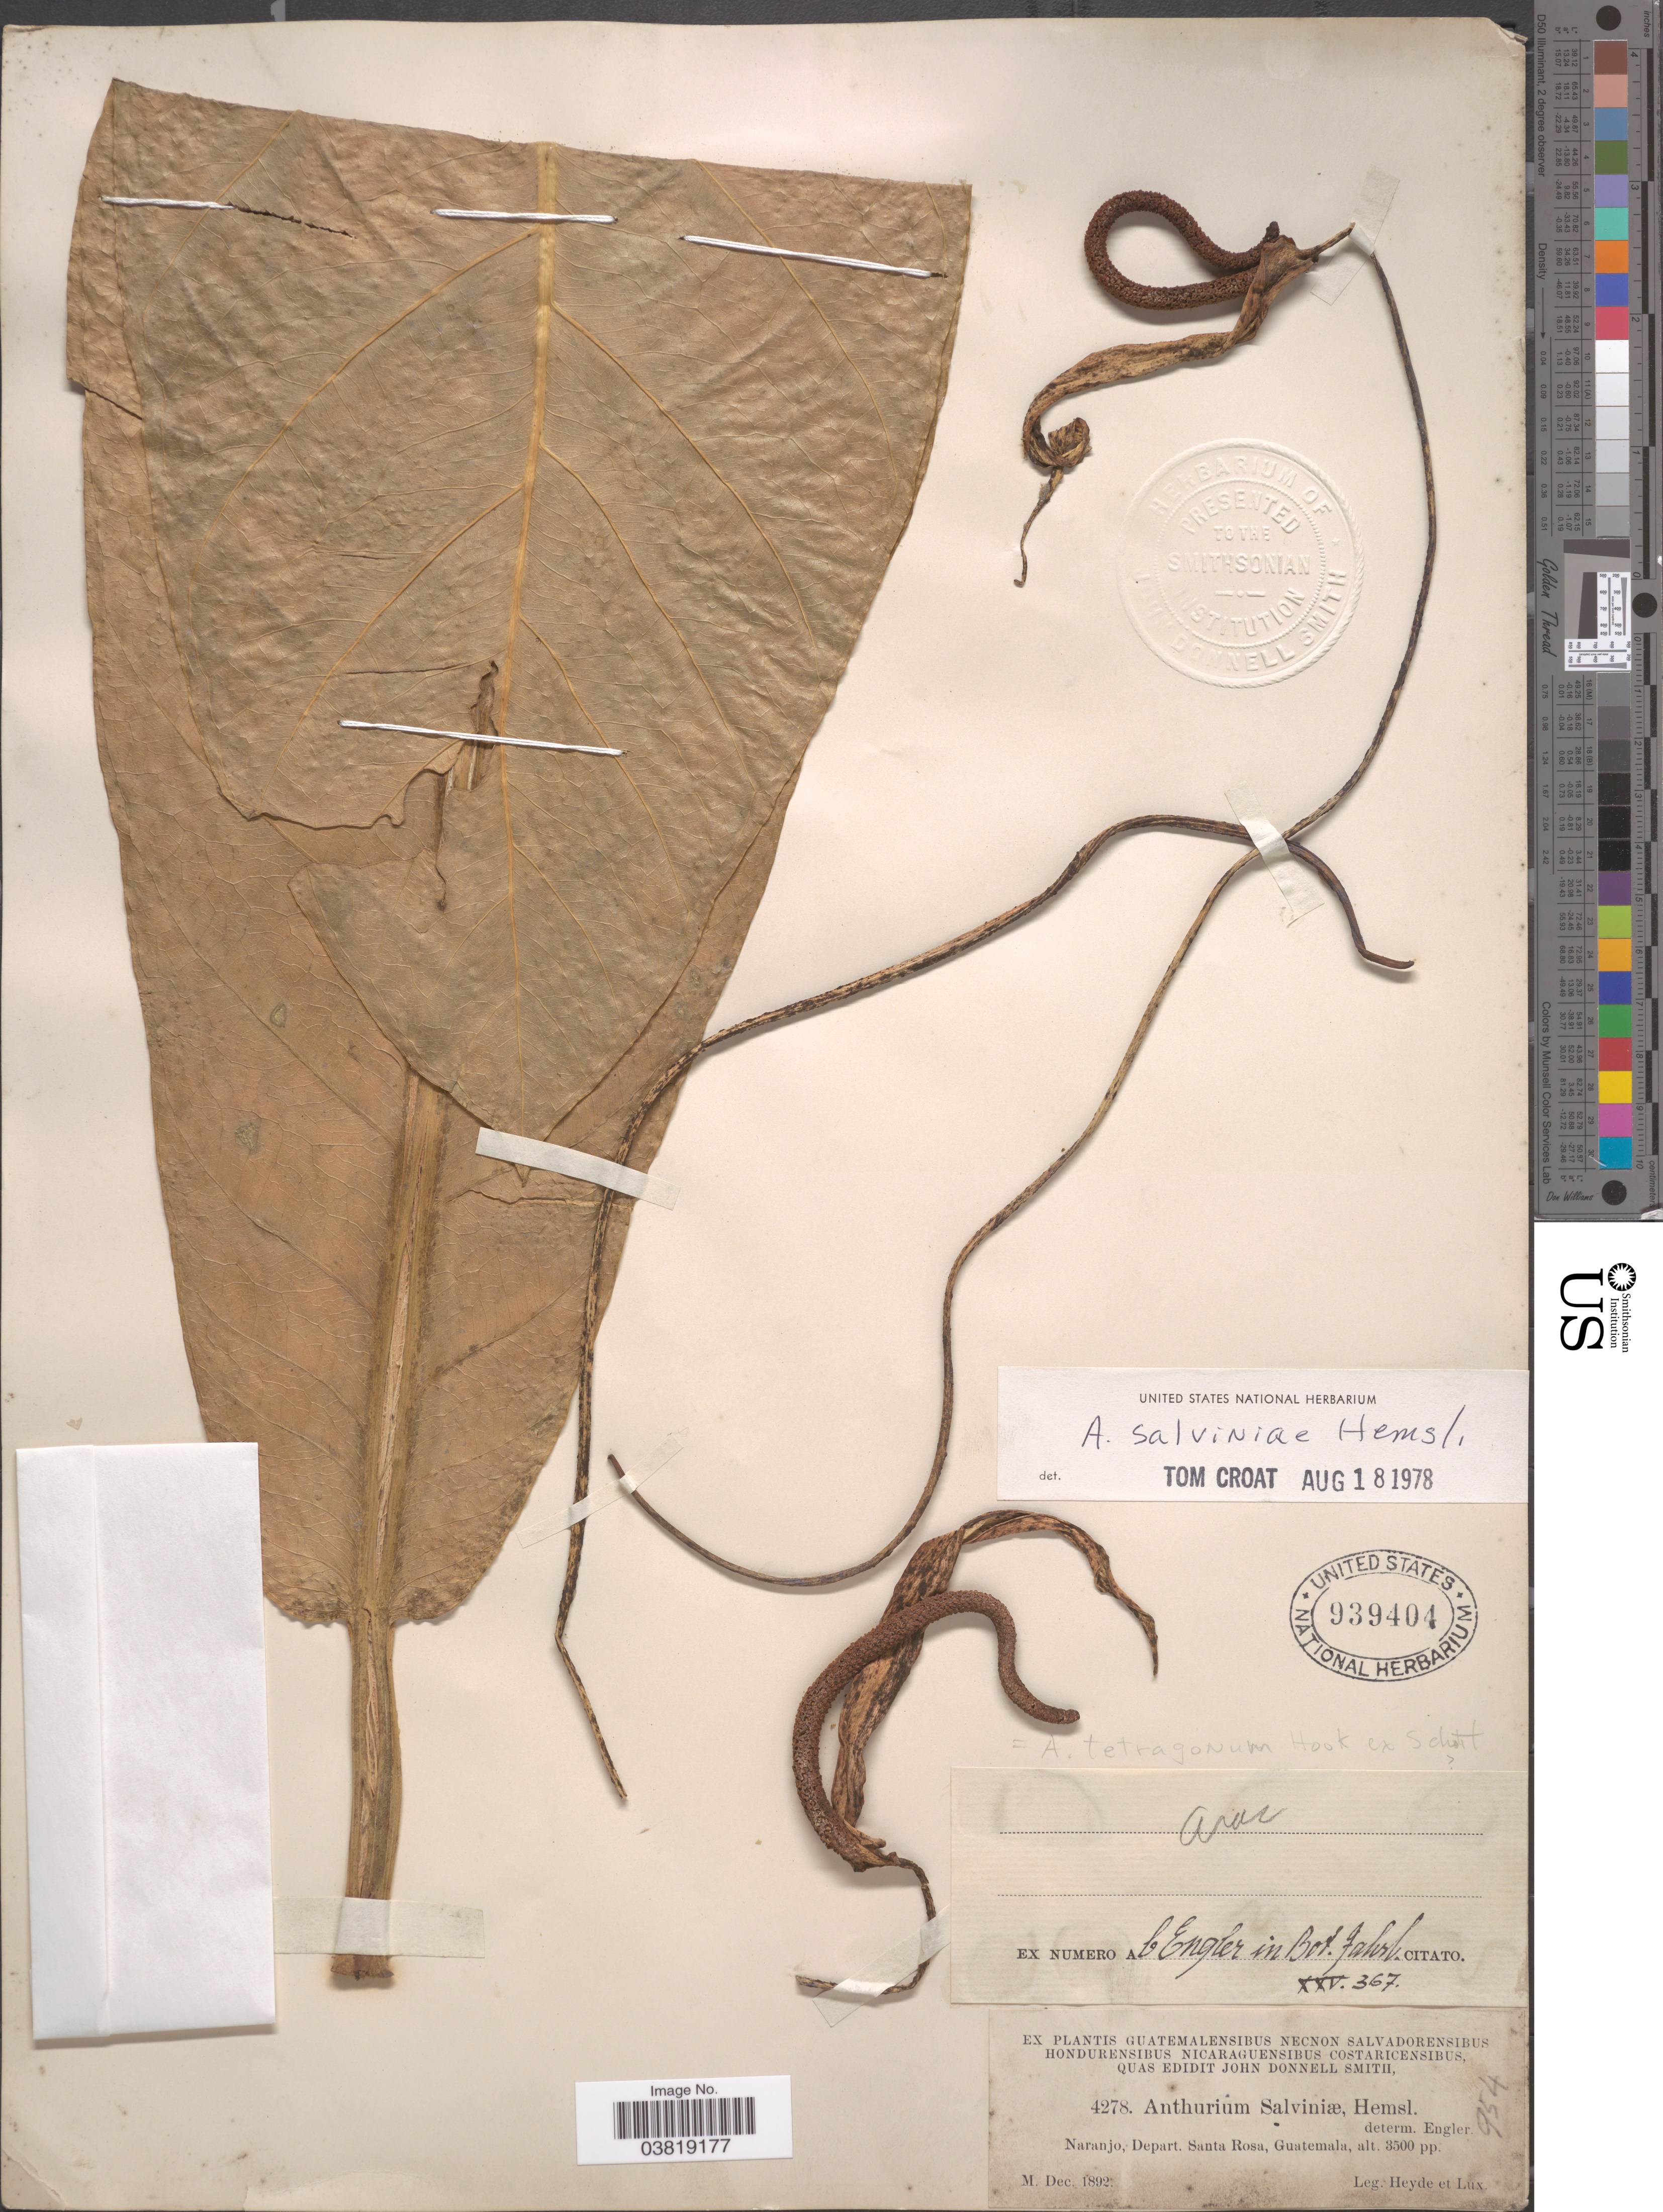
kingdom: Plantae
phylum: Tracheophyta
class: Liliopsida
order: Alismatales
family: Araceae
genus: Anthurium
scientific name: Anthurium salvinii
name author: Hemsl.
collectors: Heyde & Lux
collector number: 4278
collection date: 1892-12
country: Guatemala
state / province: Santa Rosa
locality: Naranjo, Depart. Santa Rosa.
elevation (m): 1067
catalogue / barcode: US 939404